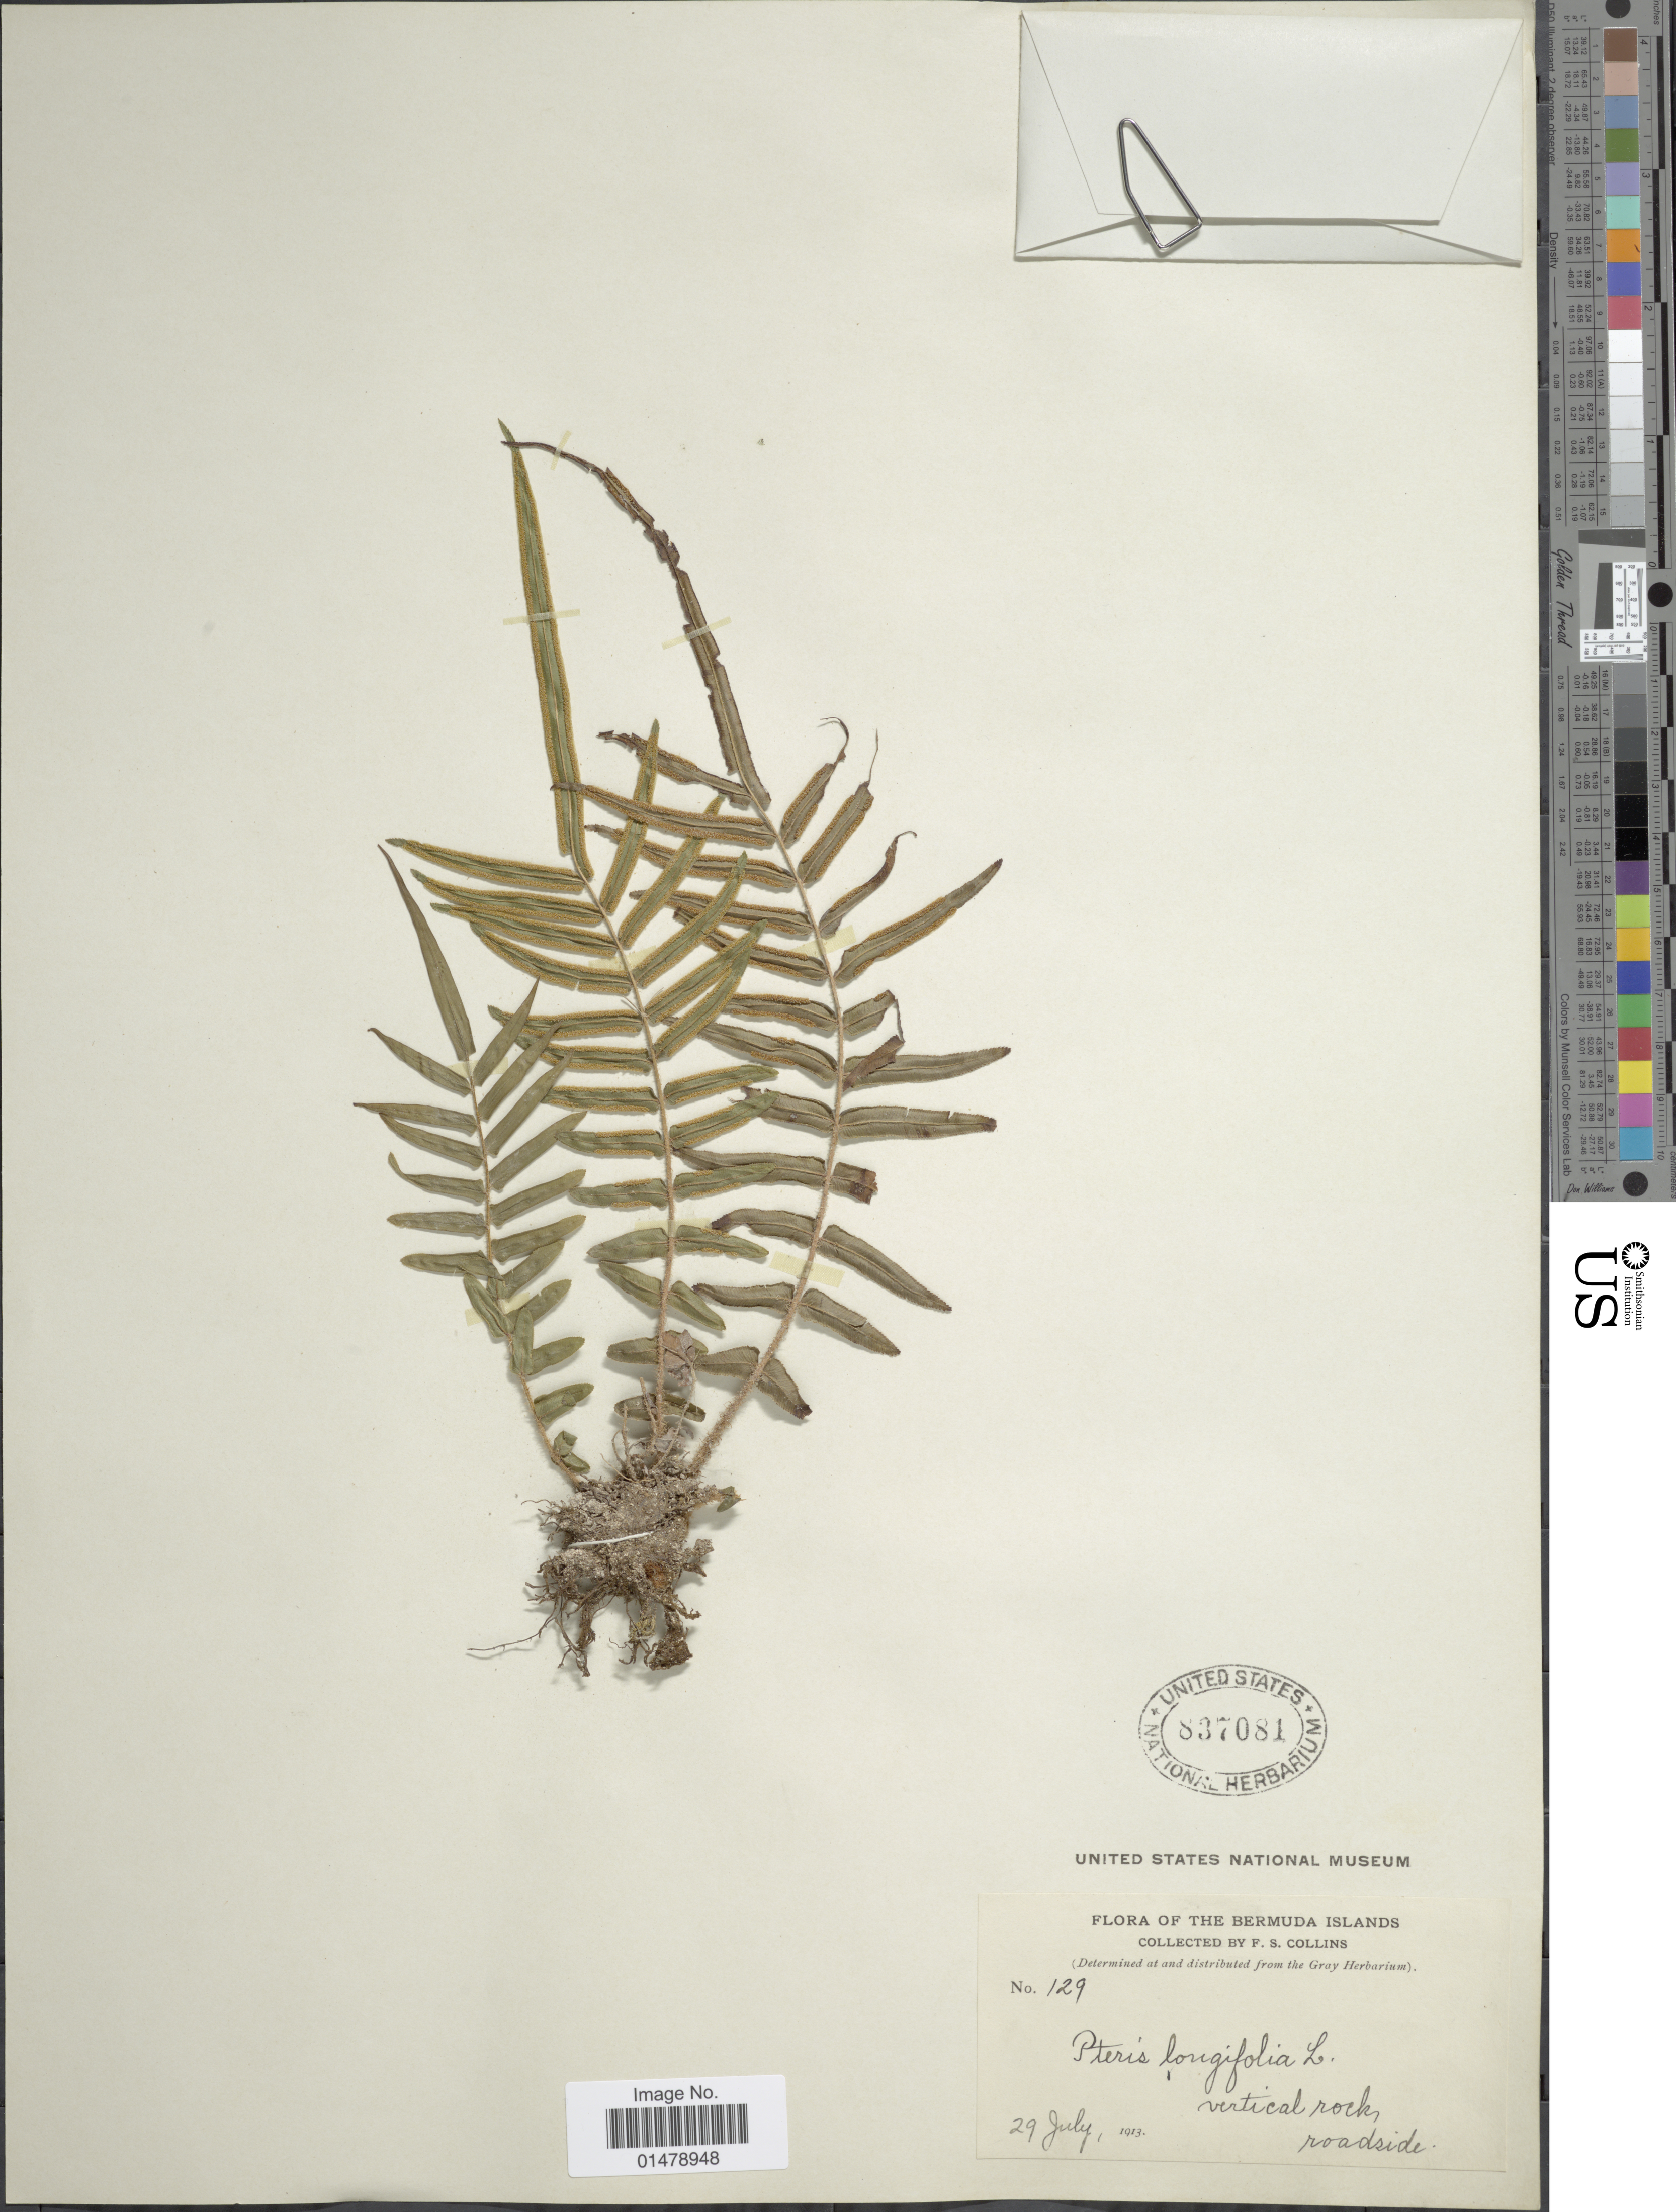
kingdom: Plantae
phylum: Tracheophyta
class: Polypodiopsida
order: Polypodiales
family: Pteridaceae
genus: Pteris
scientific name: Pteris vittata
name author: L.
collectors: F. Collins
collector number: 129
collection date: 1913-07-29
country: Bermuda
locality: The Bermuda Islands.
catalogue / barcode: US 837081